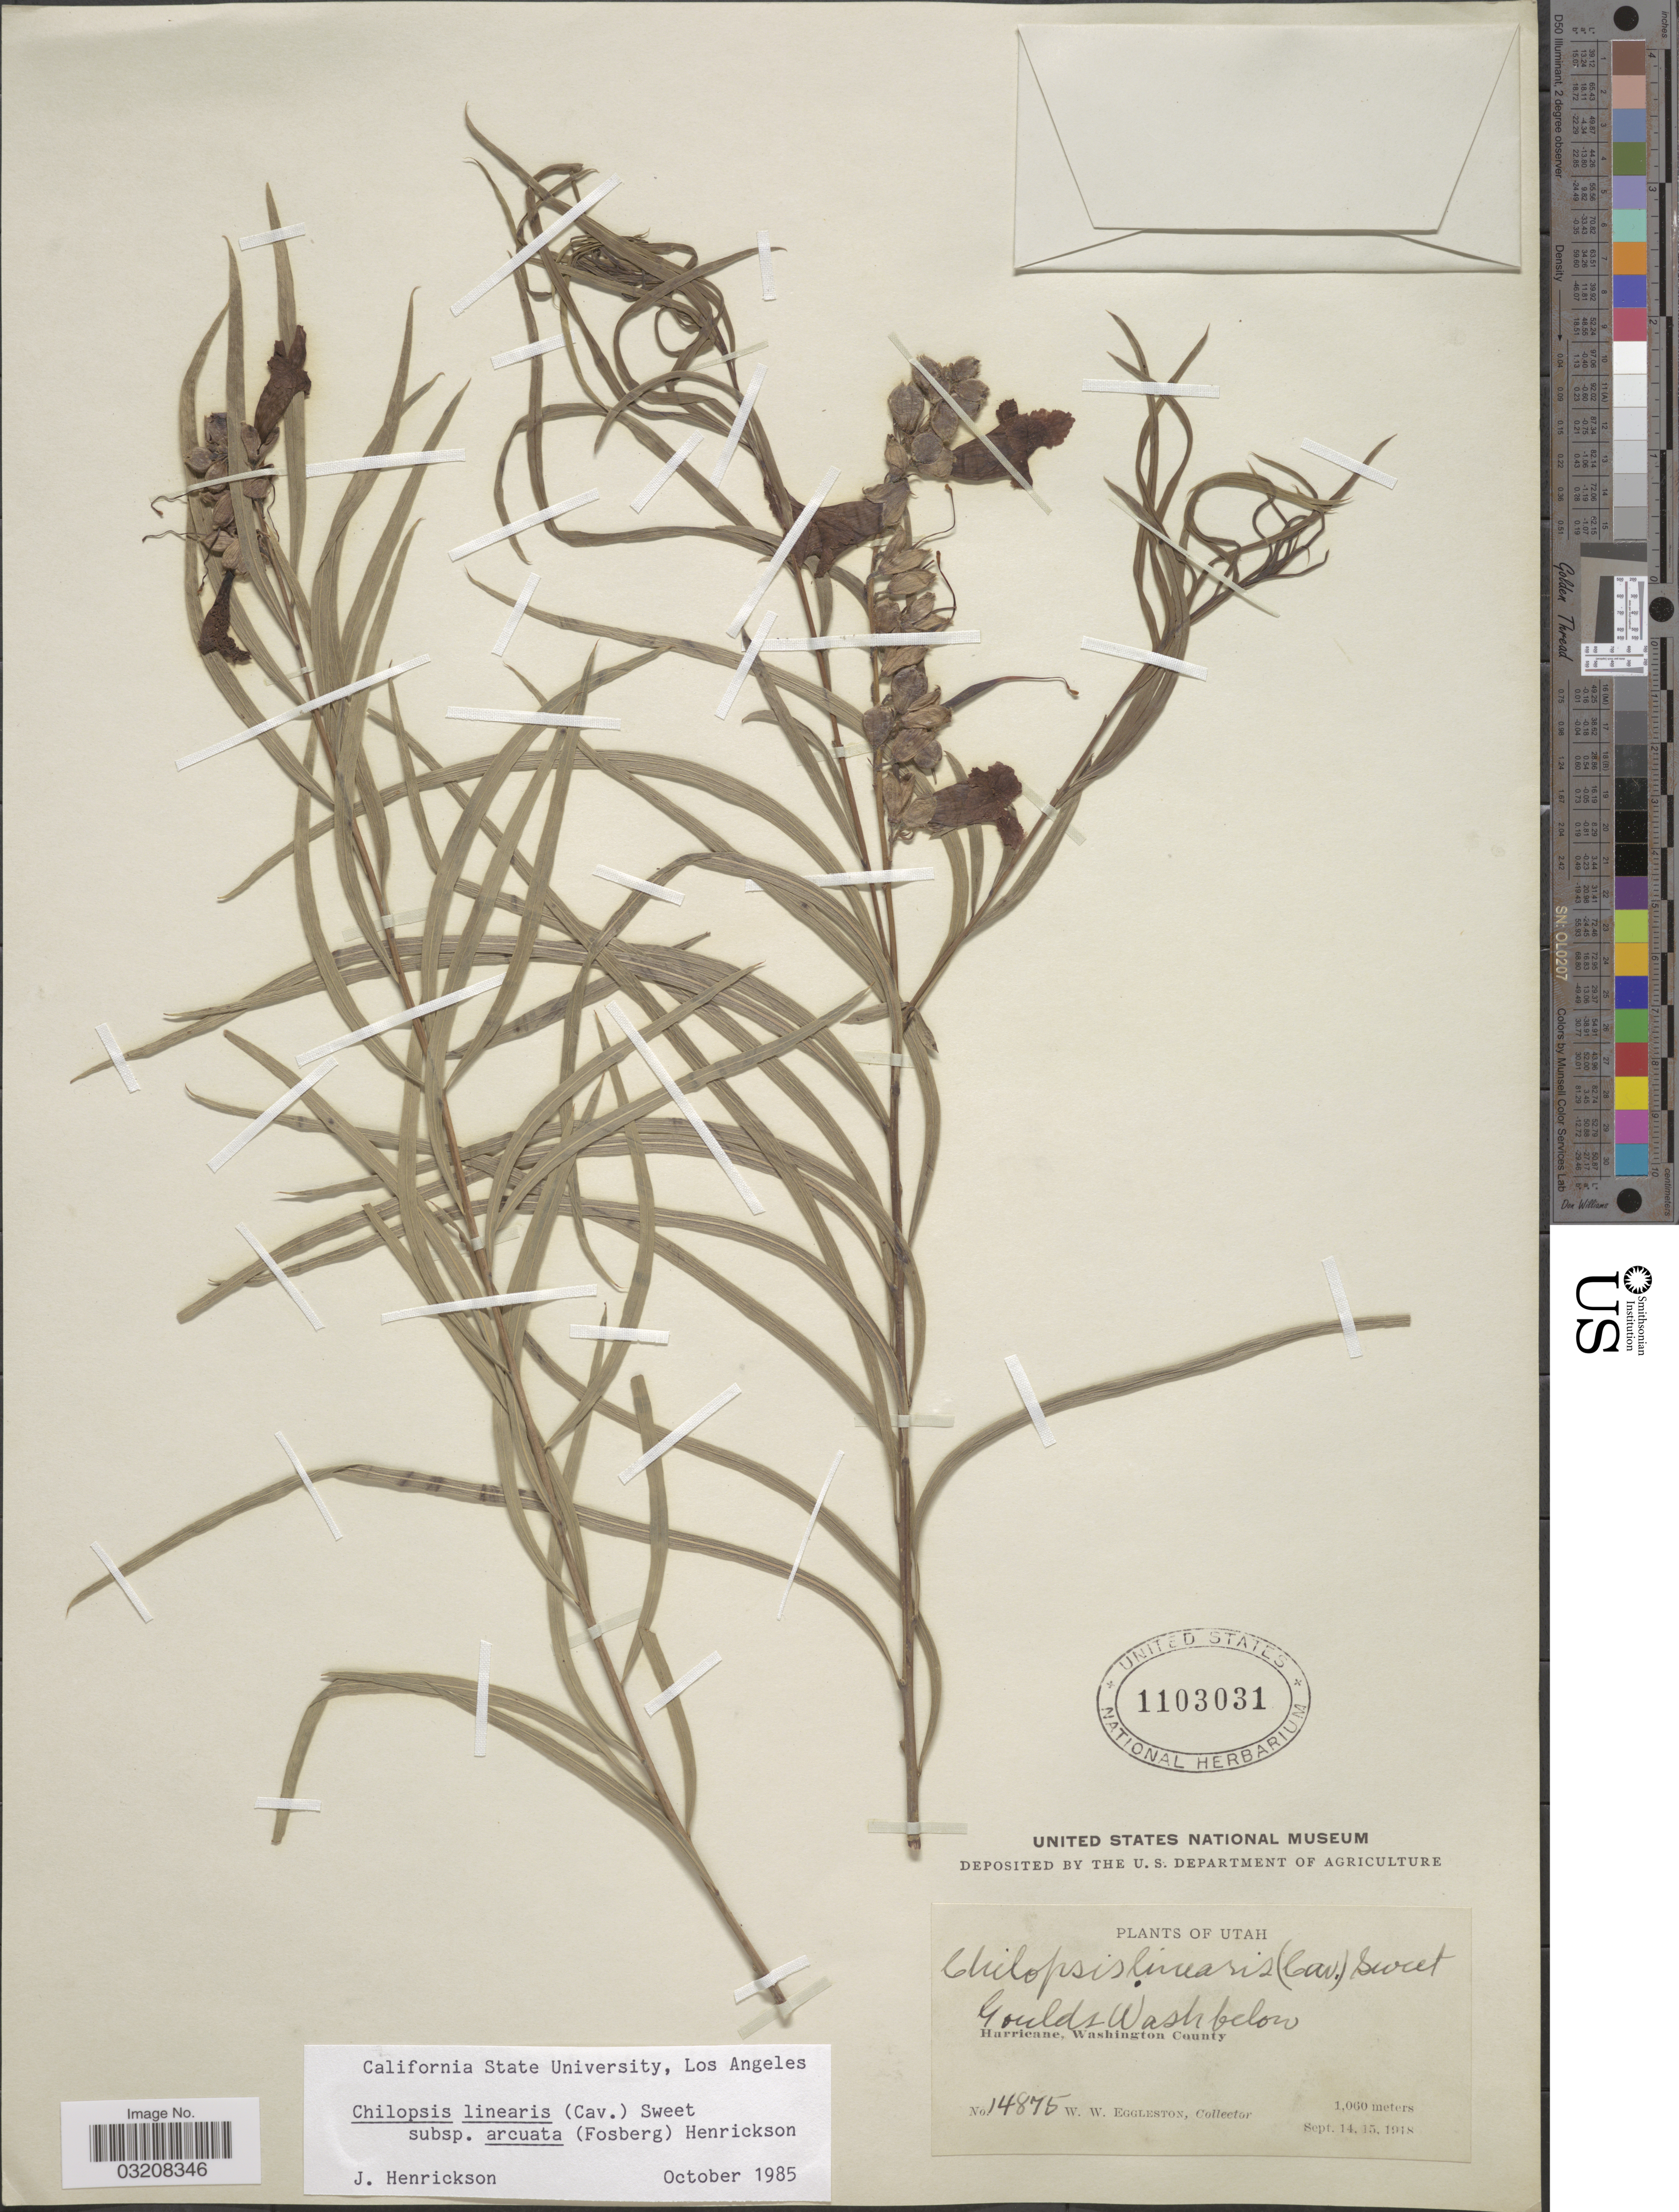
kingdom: Plantae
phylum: Tracheophyta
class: Magnoliopsida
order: Lamiales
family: Bignoniaceae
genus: Chilopsis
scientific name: Chilopsis linearis subsp. arcuata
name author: (Fosberg) Henrickson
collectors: W. W. Eggleston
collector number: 14875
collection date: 1918-09-14/1918-09-15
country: United States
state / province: Utah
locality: Goulds Wash below Hurricane, Washington County.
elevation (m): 1060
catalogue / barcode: US 1103031